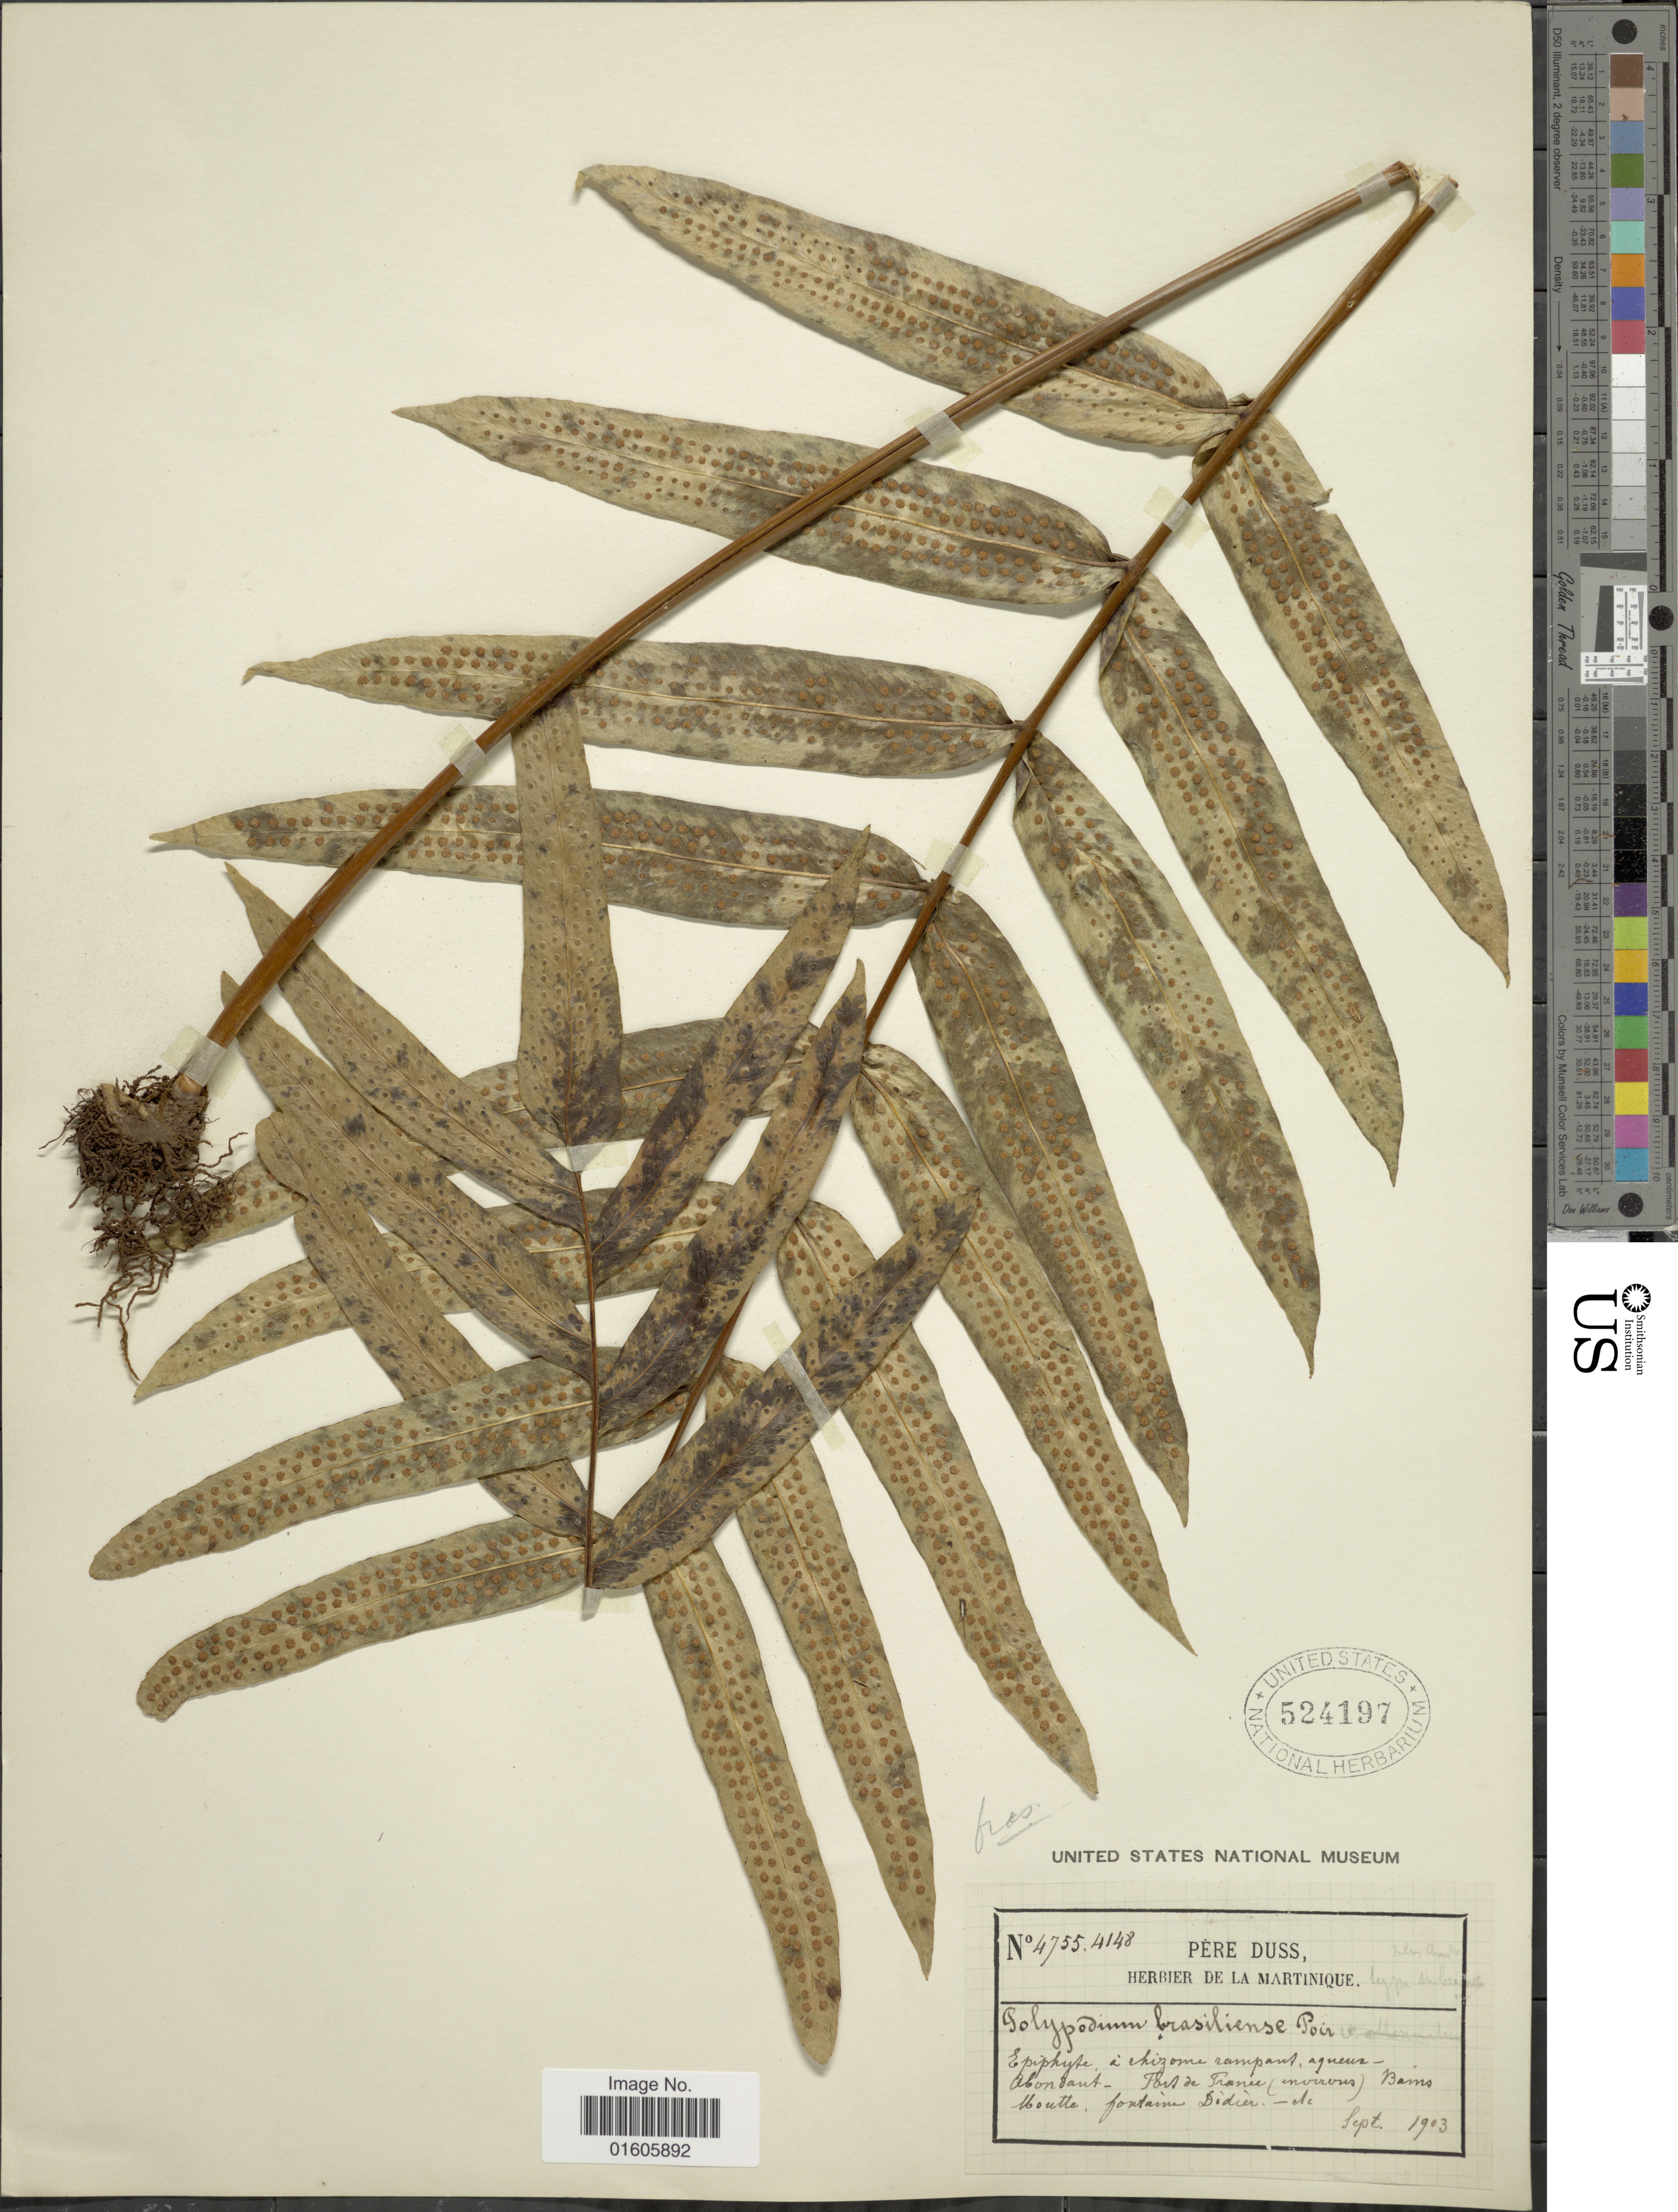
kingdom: Plantae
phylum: Tracheophyta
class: Polypodiopsida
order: Polypodiales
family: Polypodiaceae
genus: Serpocaulon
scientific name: Serpocaulon triseriale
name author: (Sw.) A.R. Sm.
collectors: Père Duss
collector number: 4755/4148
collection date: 1903-09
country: Martinique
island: Martinique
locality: Abondant - Fort de France (environs) Bains Moutte, fontaine Didier etc.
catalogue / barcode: US 524197